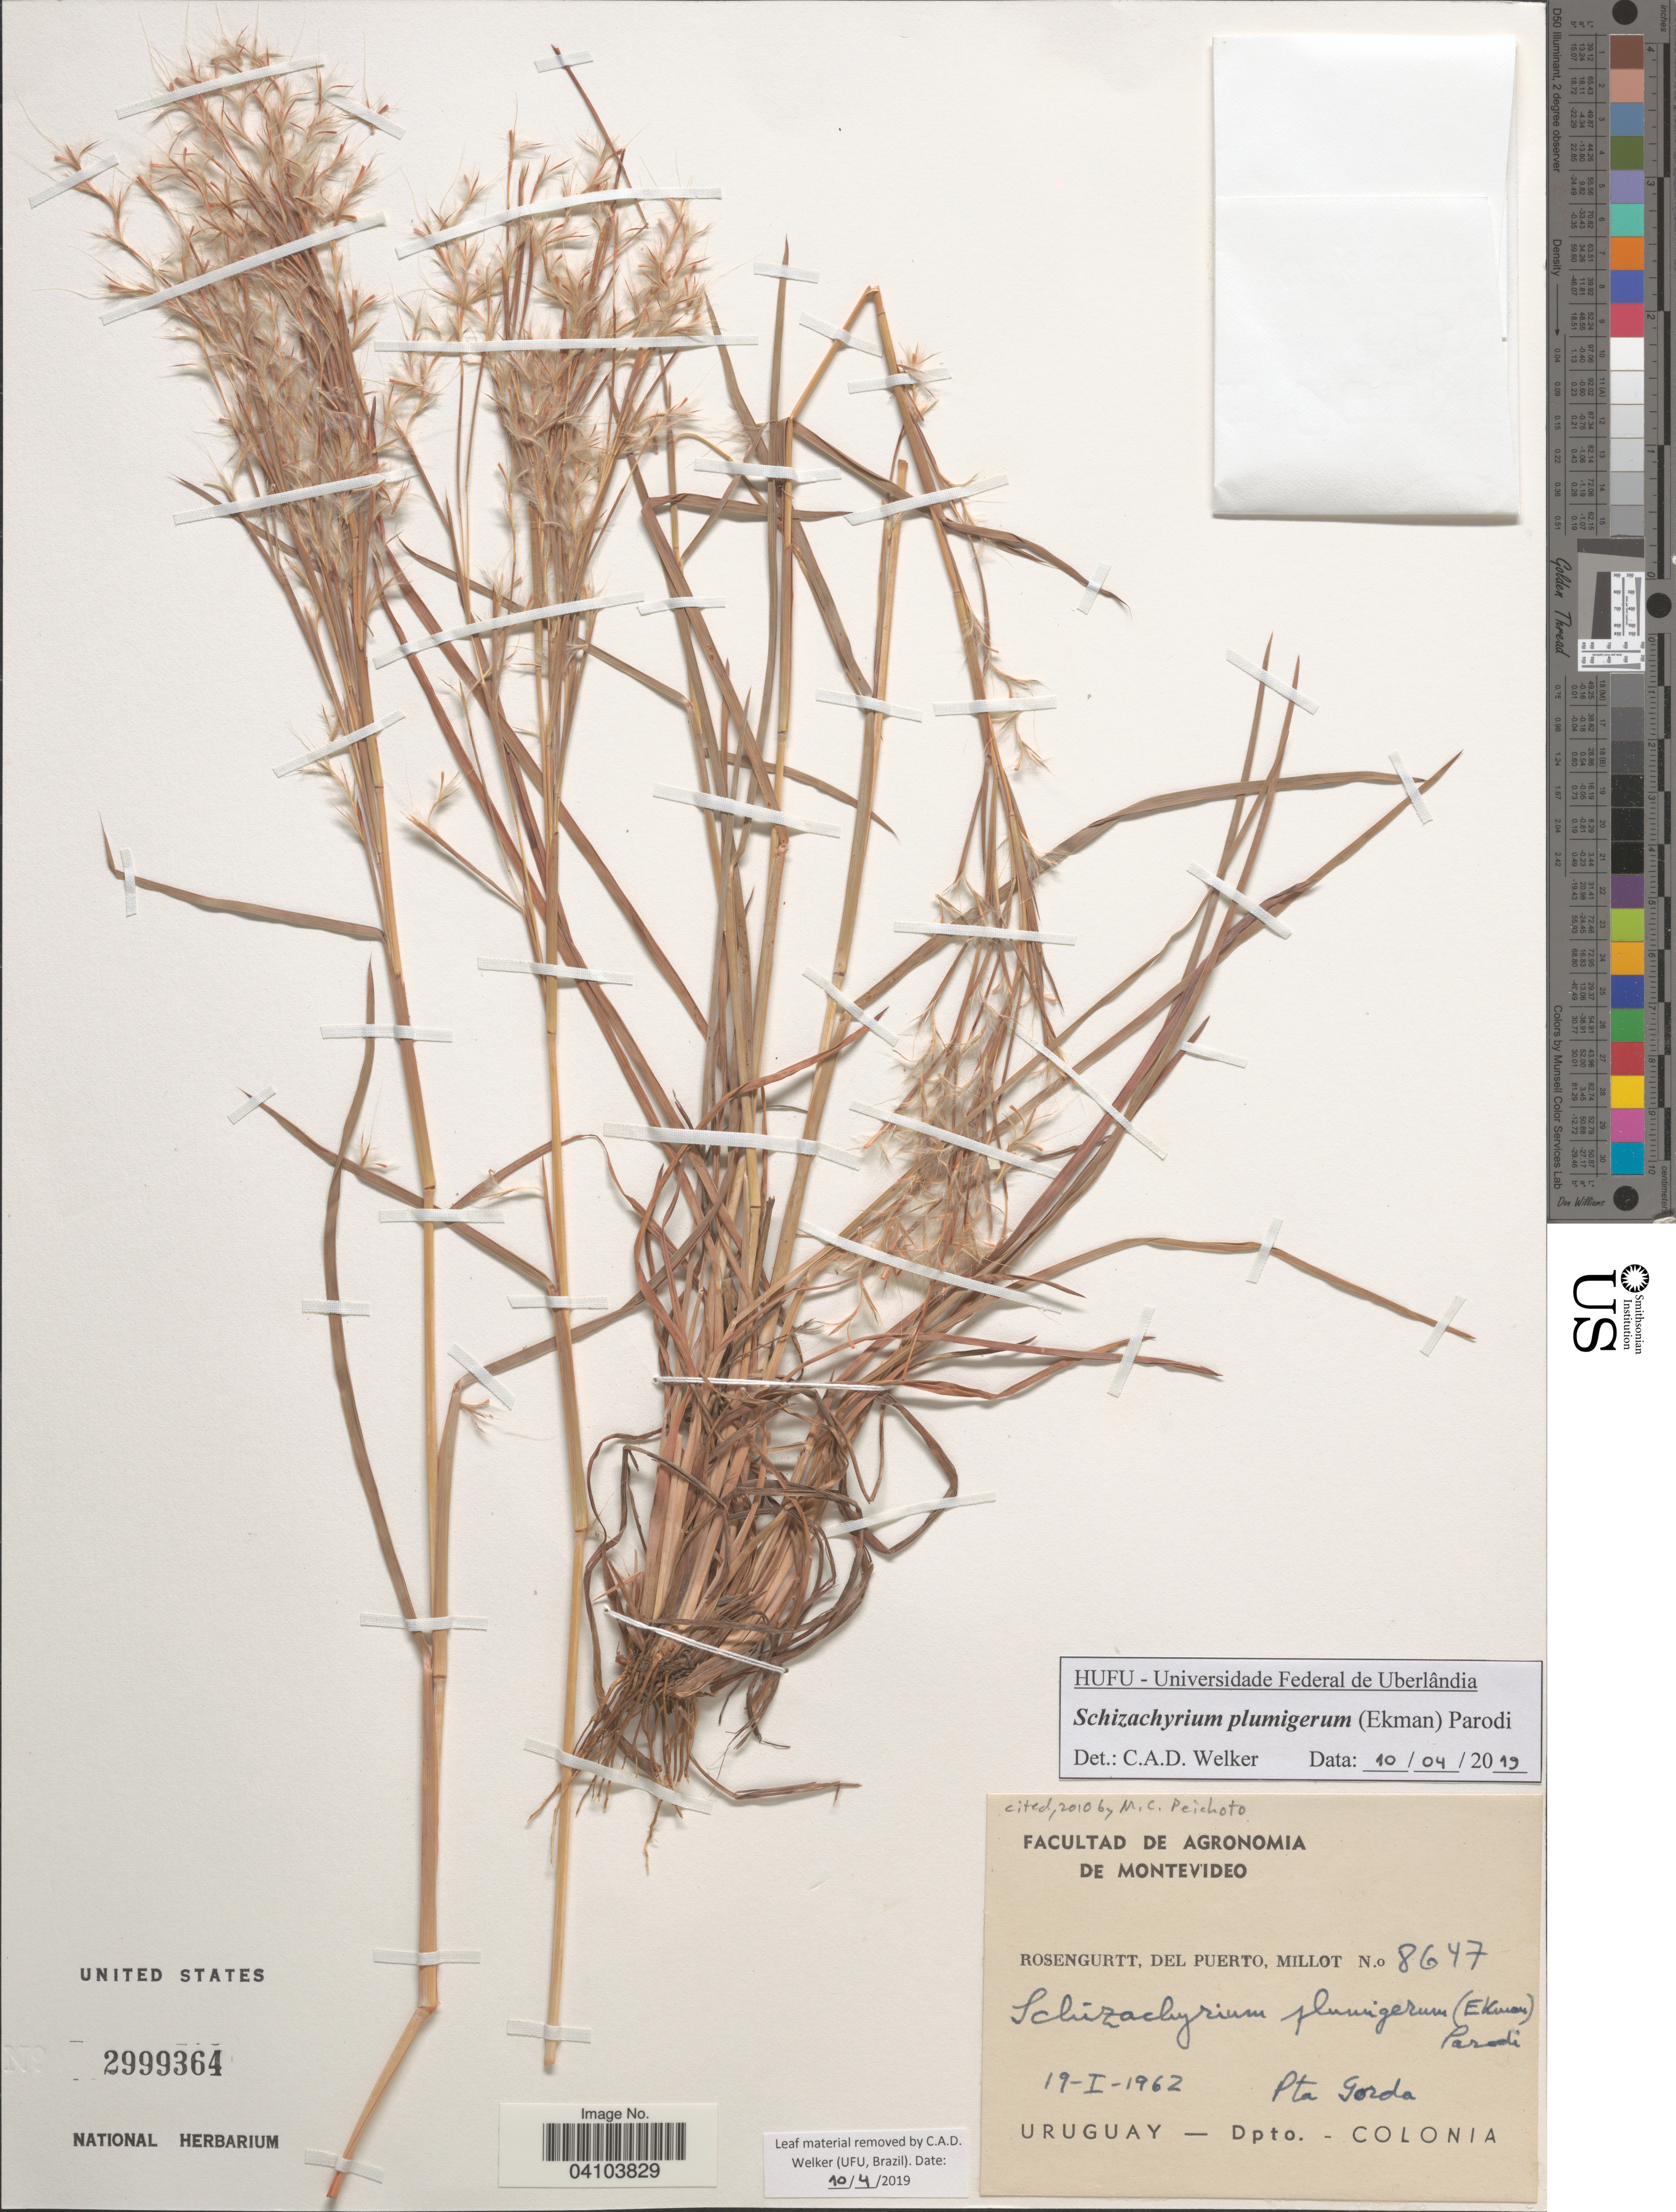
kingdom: Plantae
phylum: Tracheophyta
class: Liliopsida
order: Poales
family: Poaceae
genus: Schizachyrium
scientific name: Schizachyrium condensatum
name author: (Kunth) Nees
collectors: Rosengurtt, Del Puerto & -. Millot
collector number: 8647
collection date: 1962-01-19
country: Uruguay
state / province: Colonia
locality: Pta Gorda. Dpto. Colonia.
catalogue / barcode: US 2999364